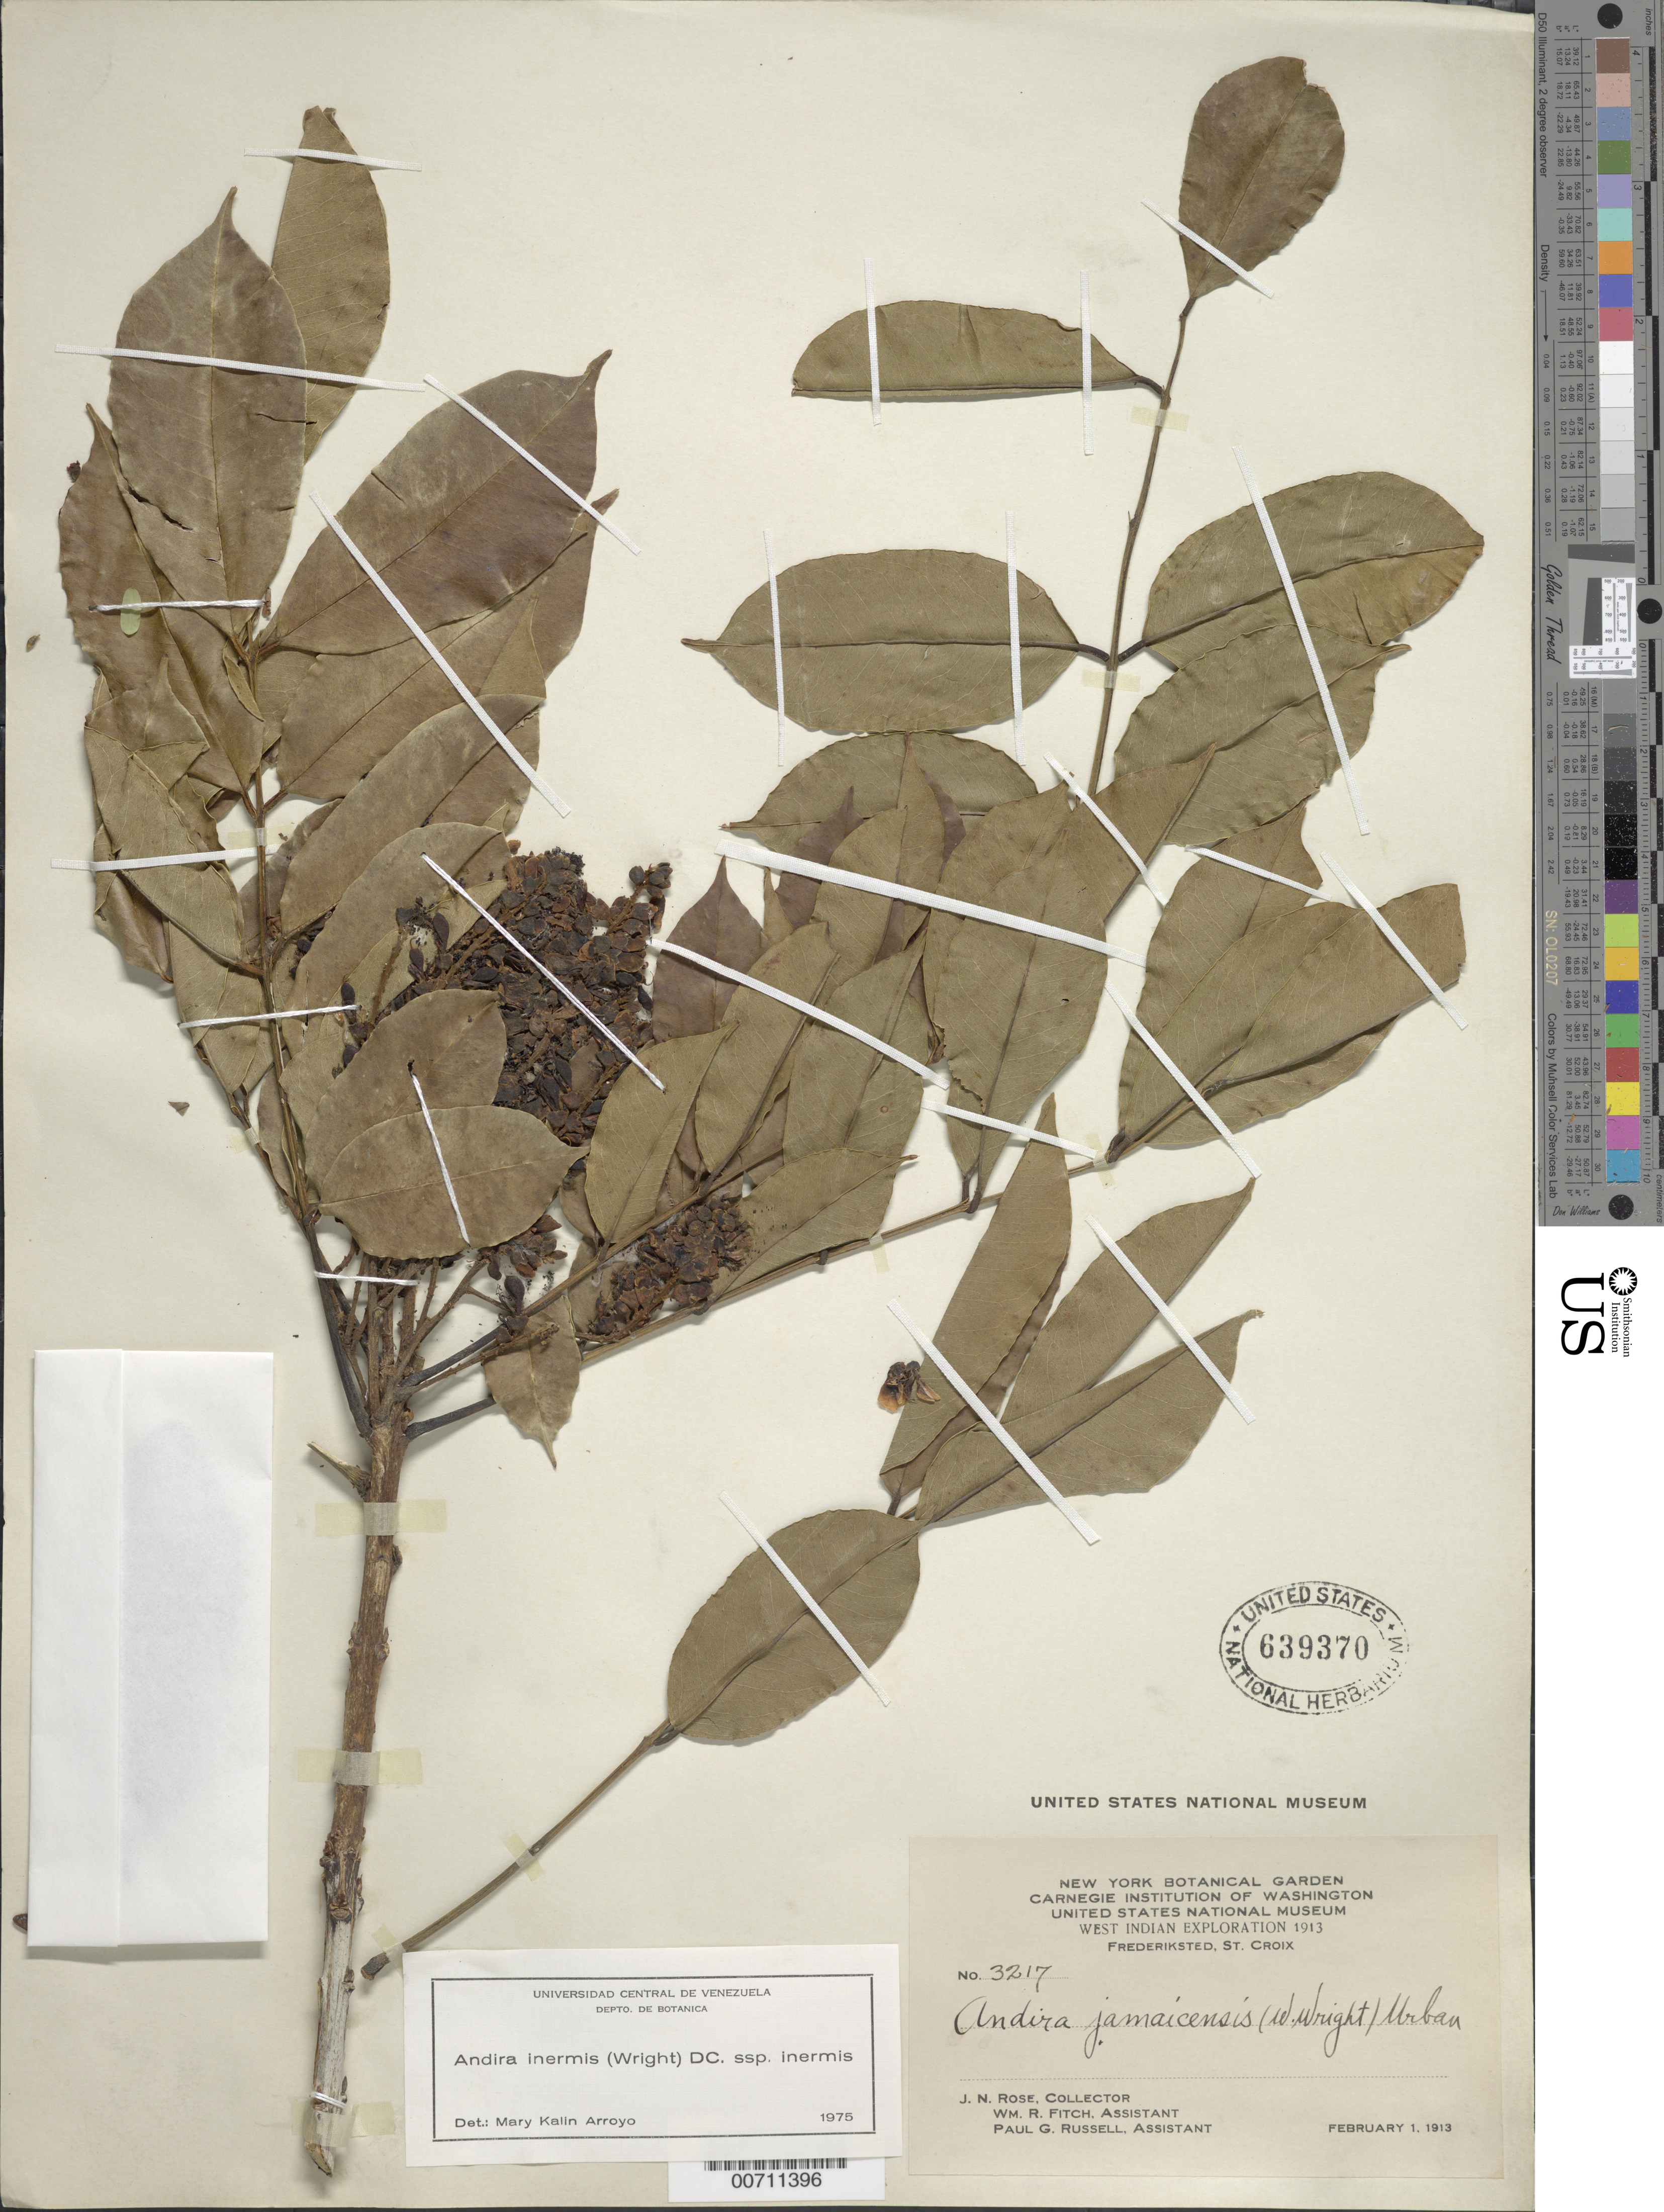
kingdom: Plantae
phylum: Tracheophyta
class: Magnoliopsida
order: Fabales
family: Fabaceae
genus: Andira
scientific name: Andira inermis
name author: (W. Wright) Kunth ex DC.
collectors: J. N. Rose, W. R. Fitch & P. G. Russell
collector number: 3217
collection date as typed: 01 Feb 1913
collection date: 1913-02-01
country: U.S. Virgin Islands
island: St. Croix Island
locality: Frederiksted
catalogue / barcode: US 639370